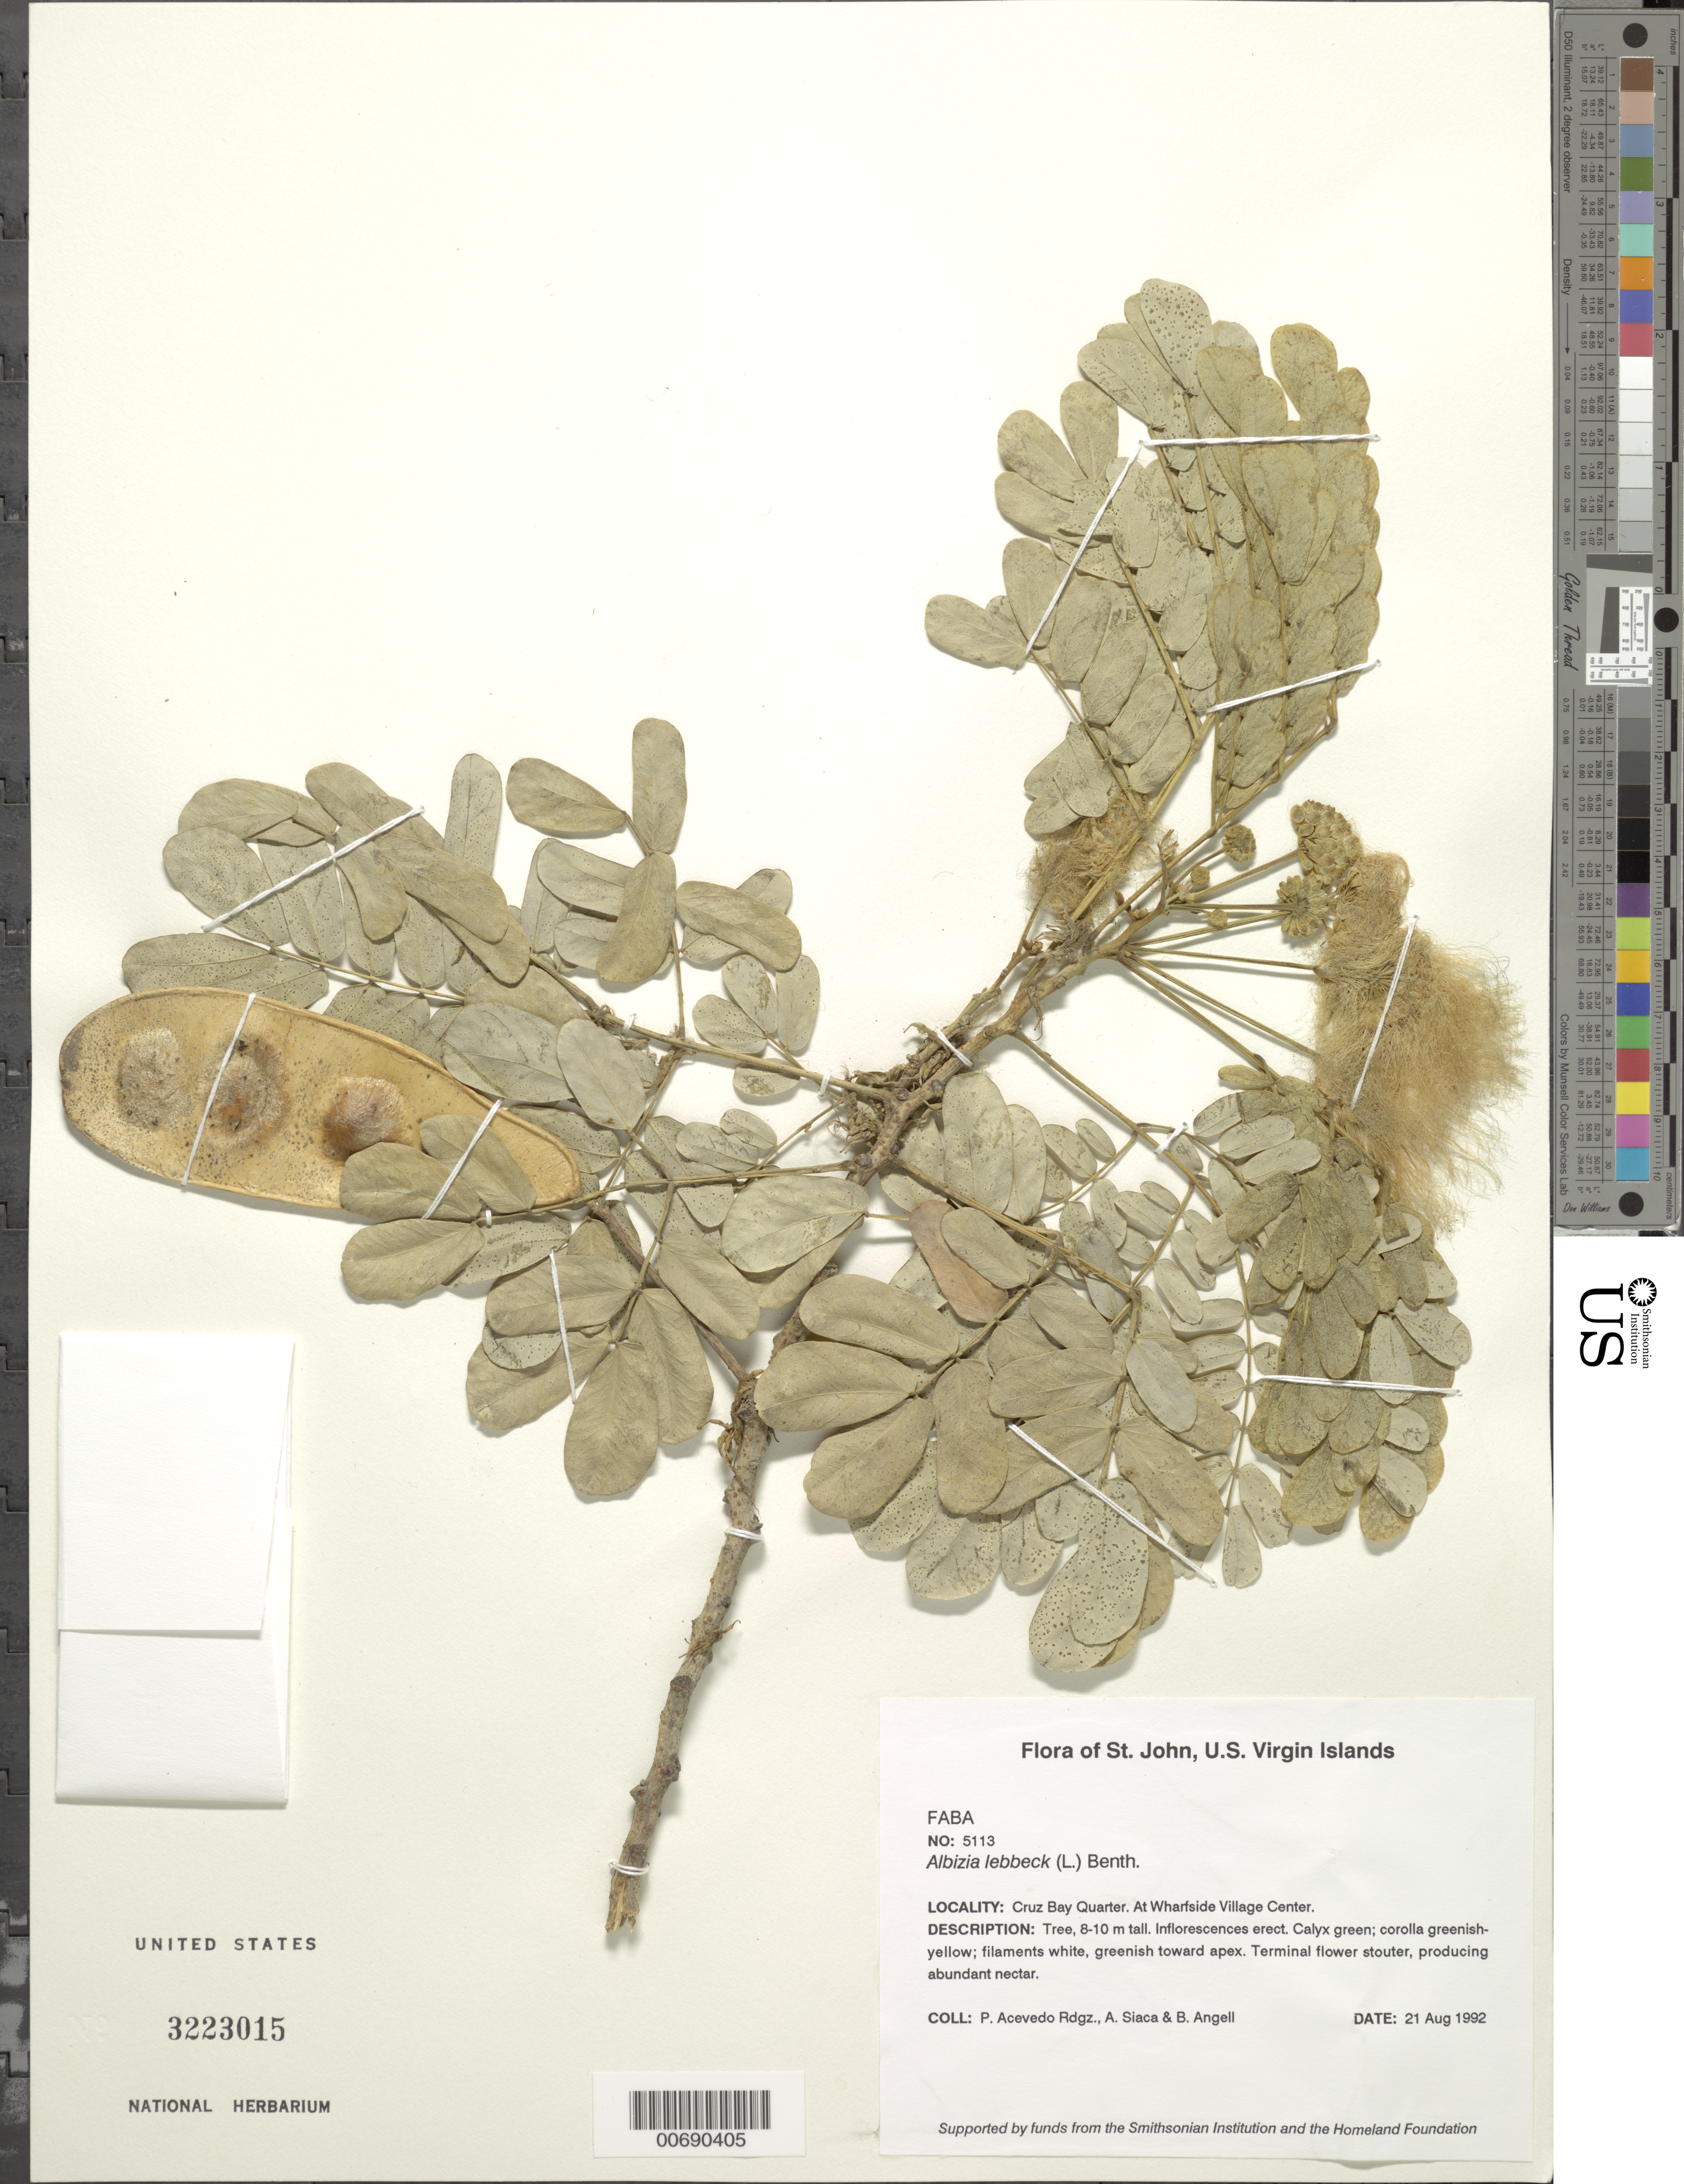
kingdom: Plantae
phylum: Tracheophyta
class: Magnoliopsida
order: Fabales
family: Fabaceae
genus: Albizia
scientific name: Albizia lebbeck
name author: (L.) Benth.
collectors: P. Acevedo-Rodr., A. Siaca & Bobbi Angell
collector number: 5113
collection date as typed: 21 Aug 1992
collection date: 1992-08-21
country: U.S. Virgin Islands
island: St. John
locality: Cruz Bay Quarter. At Wharfside Village Center.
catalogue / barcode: US 3223015